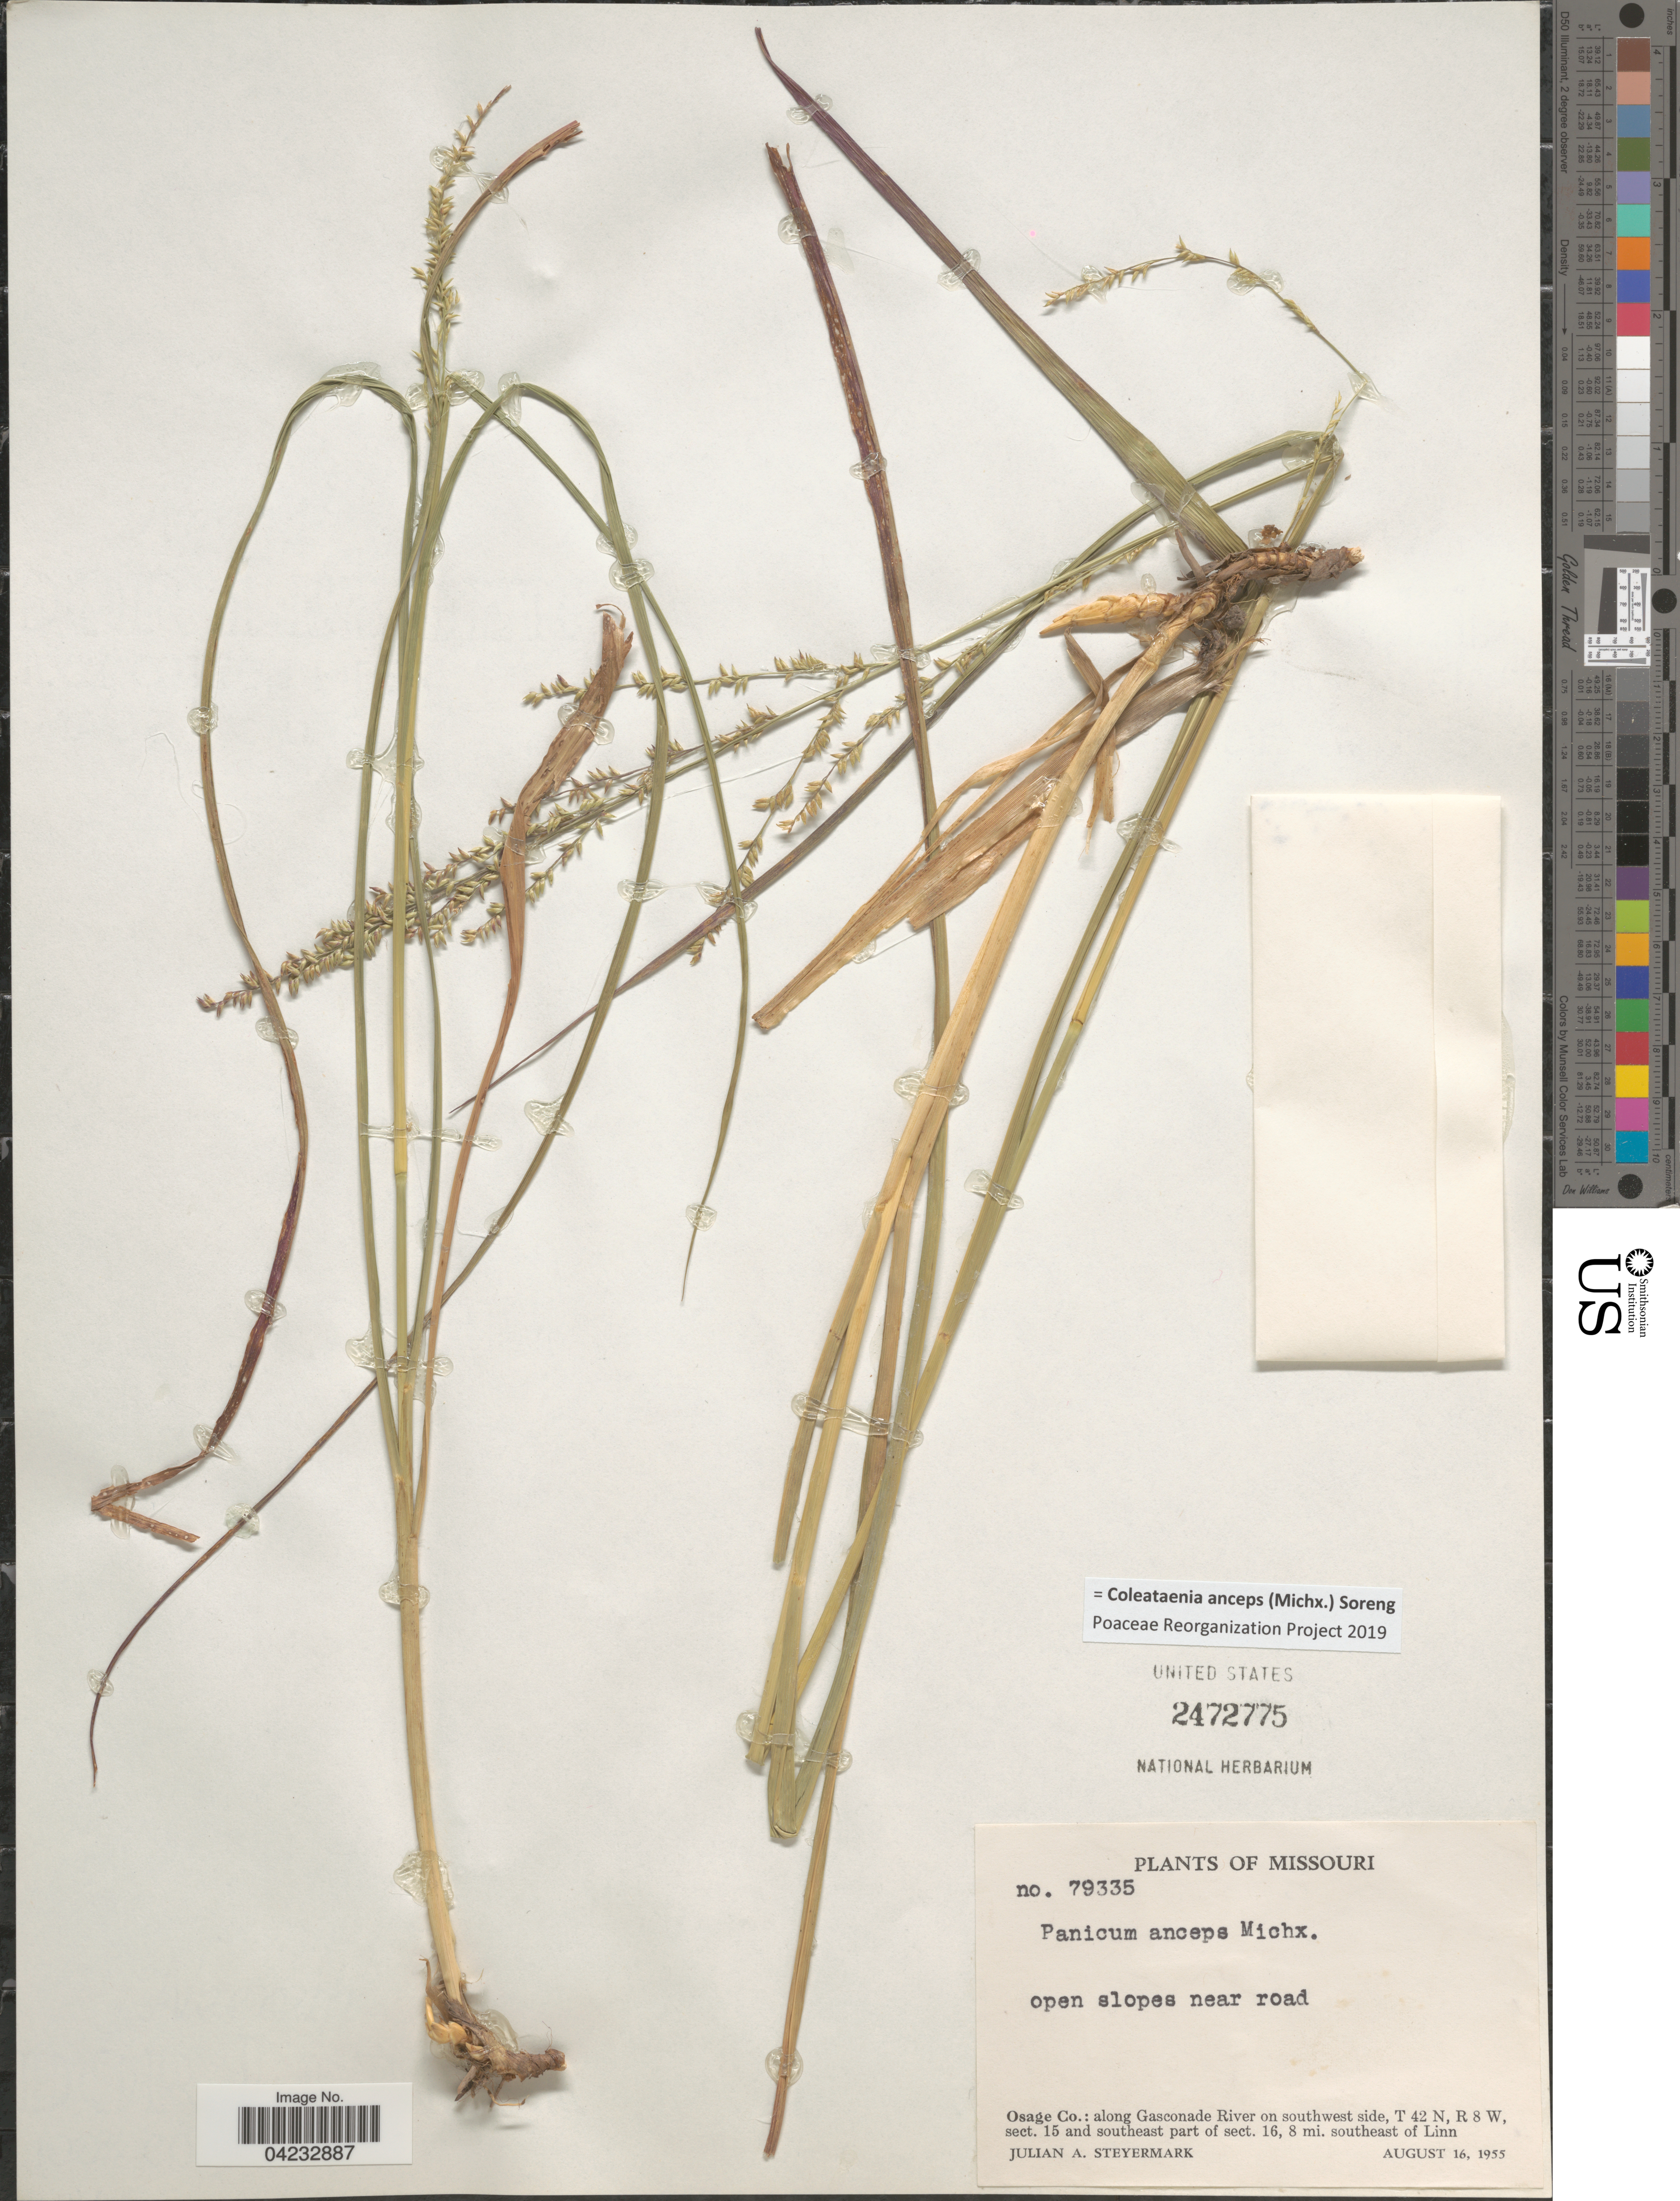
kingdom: Plantae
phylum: Tracheophyta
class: Liliopsida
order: Poales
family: Poaceae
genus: Coleataenia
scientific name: Coleataenia anceps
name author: (Michx.) Soreng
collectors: J. Steyermark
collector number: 79335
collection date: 1955-08-16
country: United States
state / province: Missouri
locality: Open slopes near road. Osage Co.: along Gasconade River on southwest side, T 42 N, R 8 W, sect. 15 and southeast part of sect. 16, 8 mi. southeast of Linn.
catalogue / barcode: US 2472775